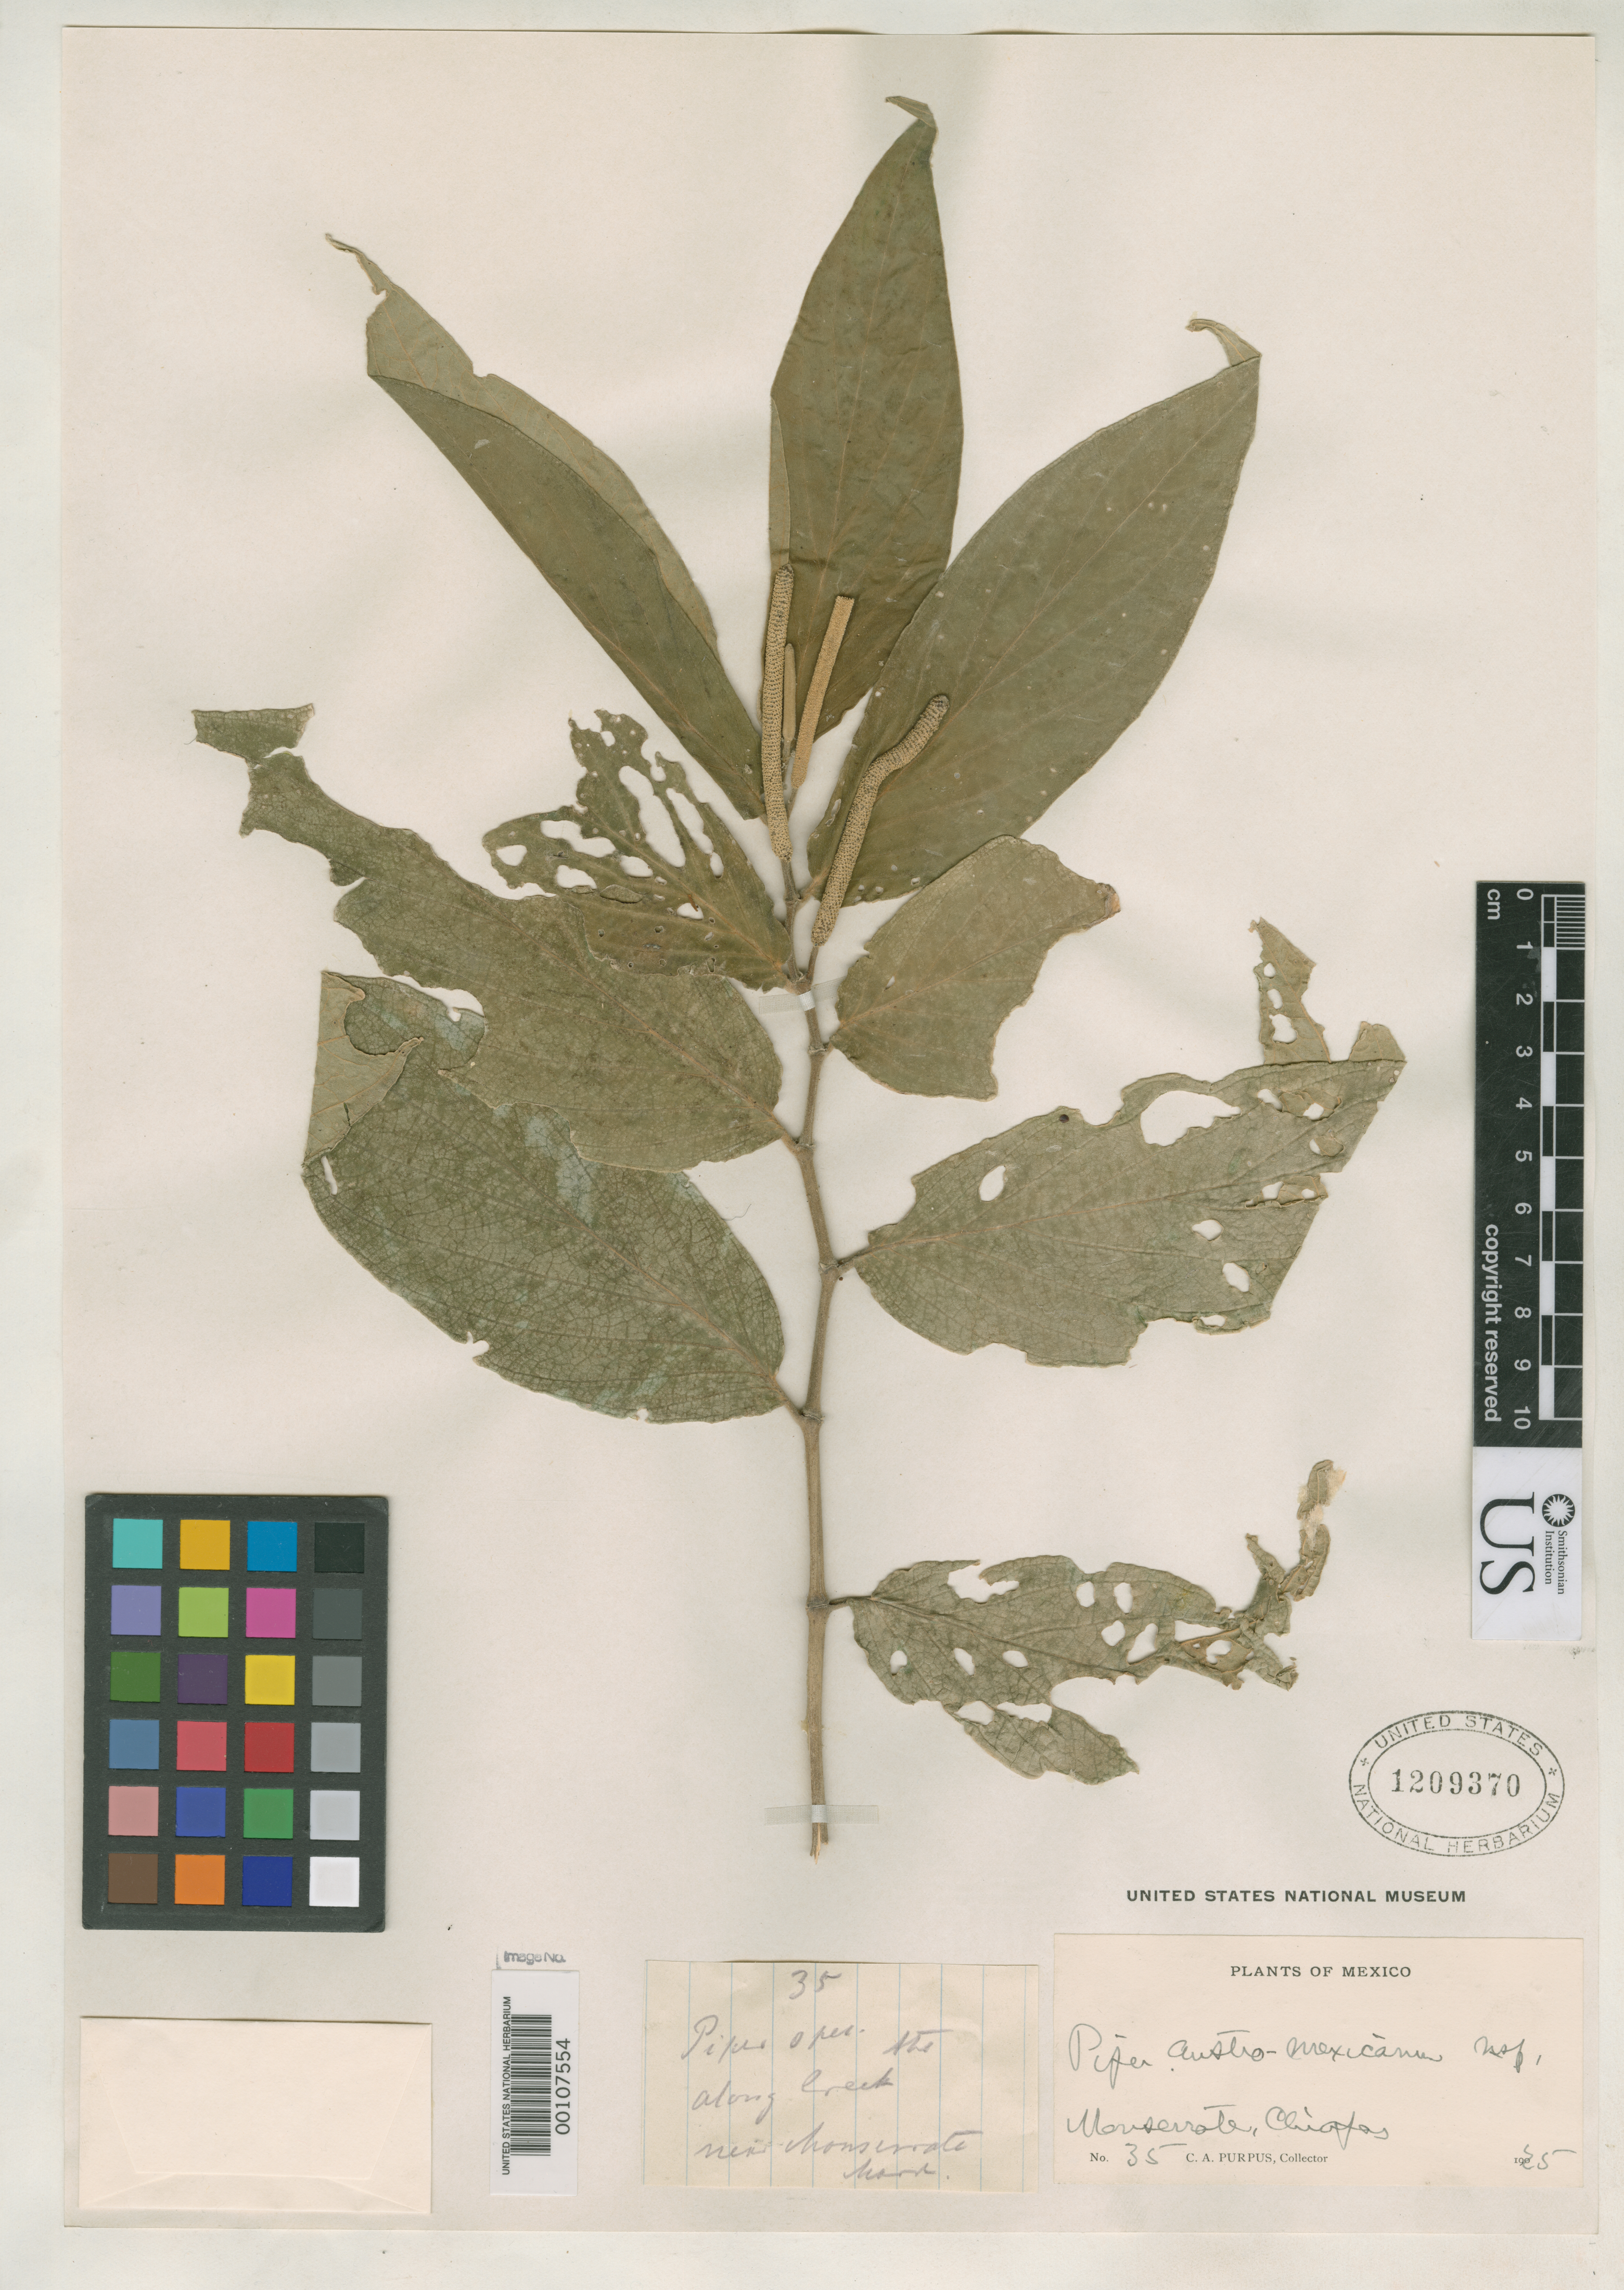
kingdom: Plantae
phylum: Tracheophyta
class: Magnoliopsida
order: Piperales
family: Piperaceae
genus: Piper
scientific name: Piper austro-mexicanum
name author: Trel.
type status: Holotype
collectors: C. A. Purpus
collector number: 35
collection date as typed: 1925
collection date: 1925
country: Mexico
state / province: Chiapas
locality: Monserrato, S. cordillera of Mexico.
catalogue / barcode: US 1209370